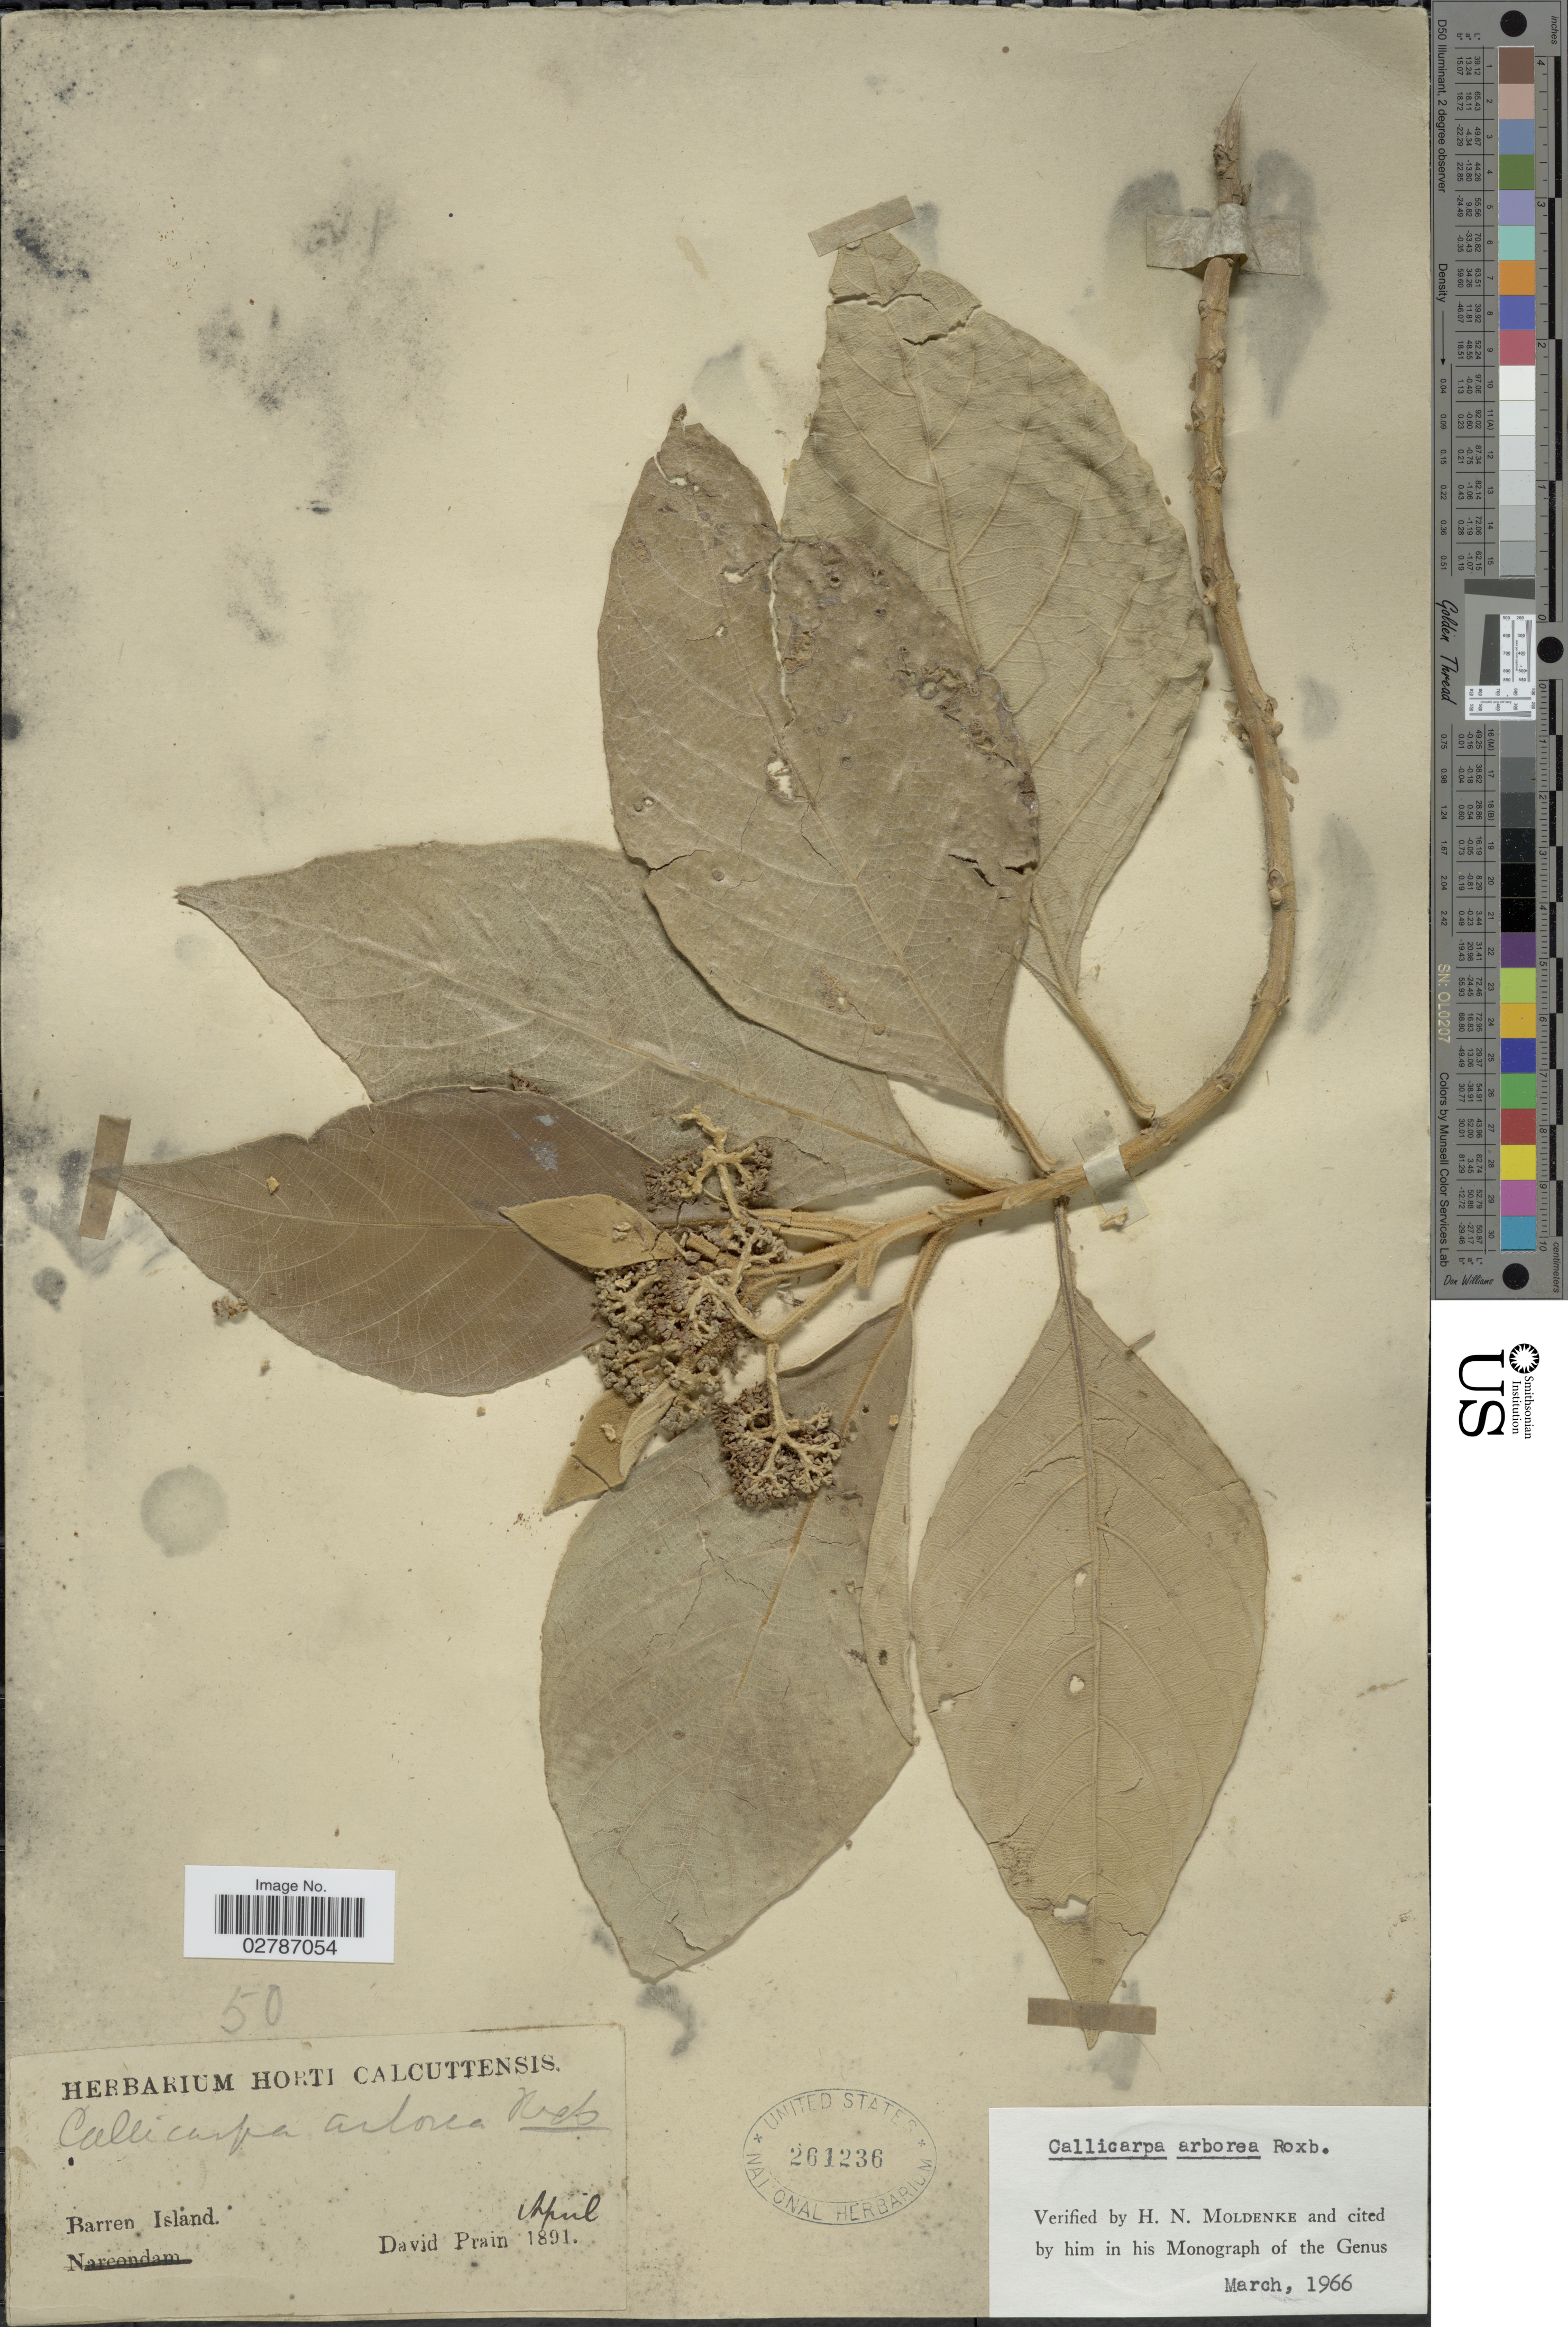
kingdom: Plantae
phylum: Tracheophyta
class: Magnoliopsida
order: Lamiales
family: Lamiaceae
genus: Callicarpa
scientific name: Callicarpa arborea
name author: Roxb.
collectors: D. Prain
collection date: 1891-04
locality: Barren Island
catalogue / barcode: US 261236